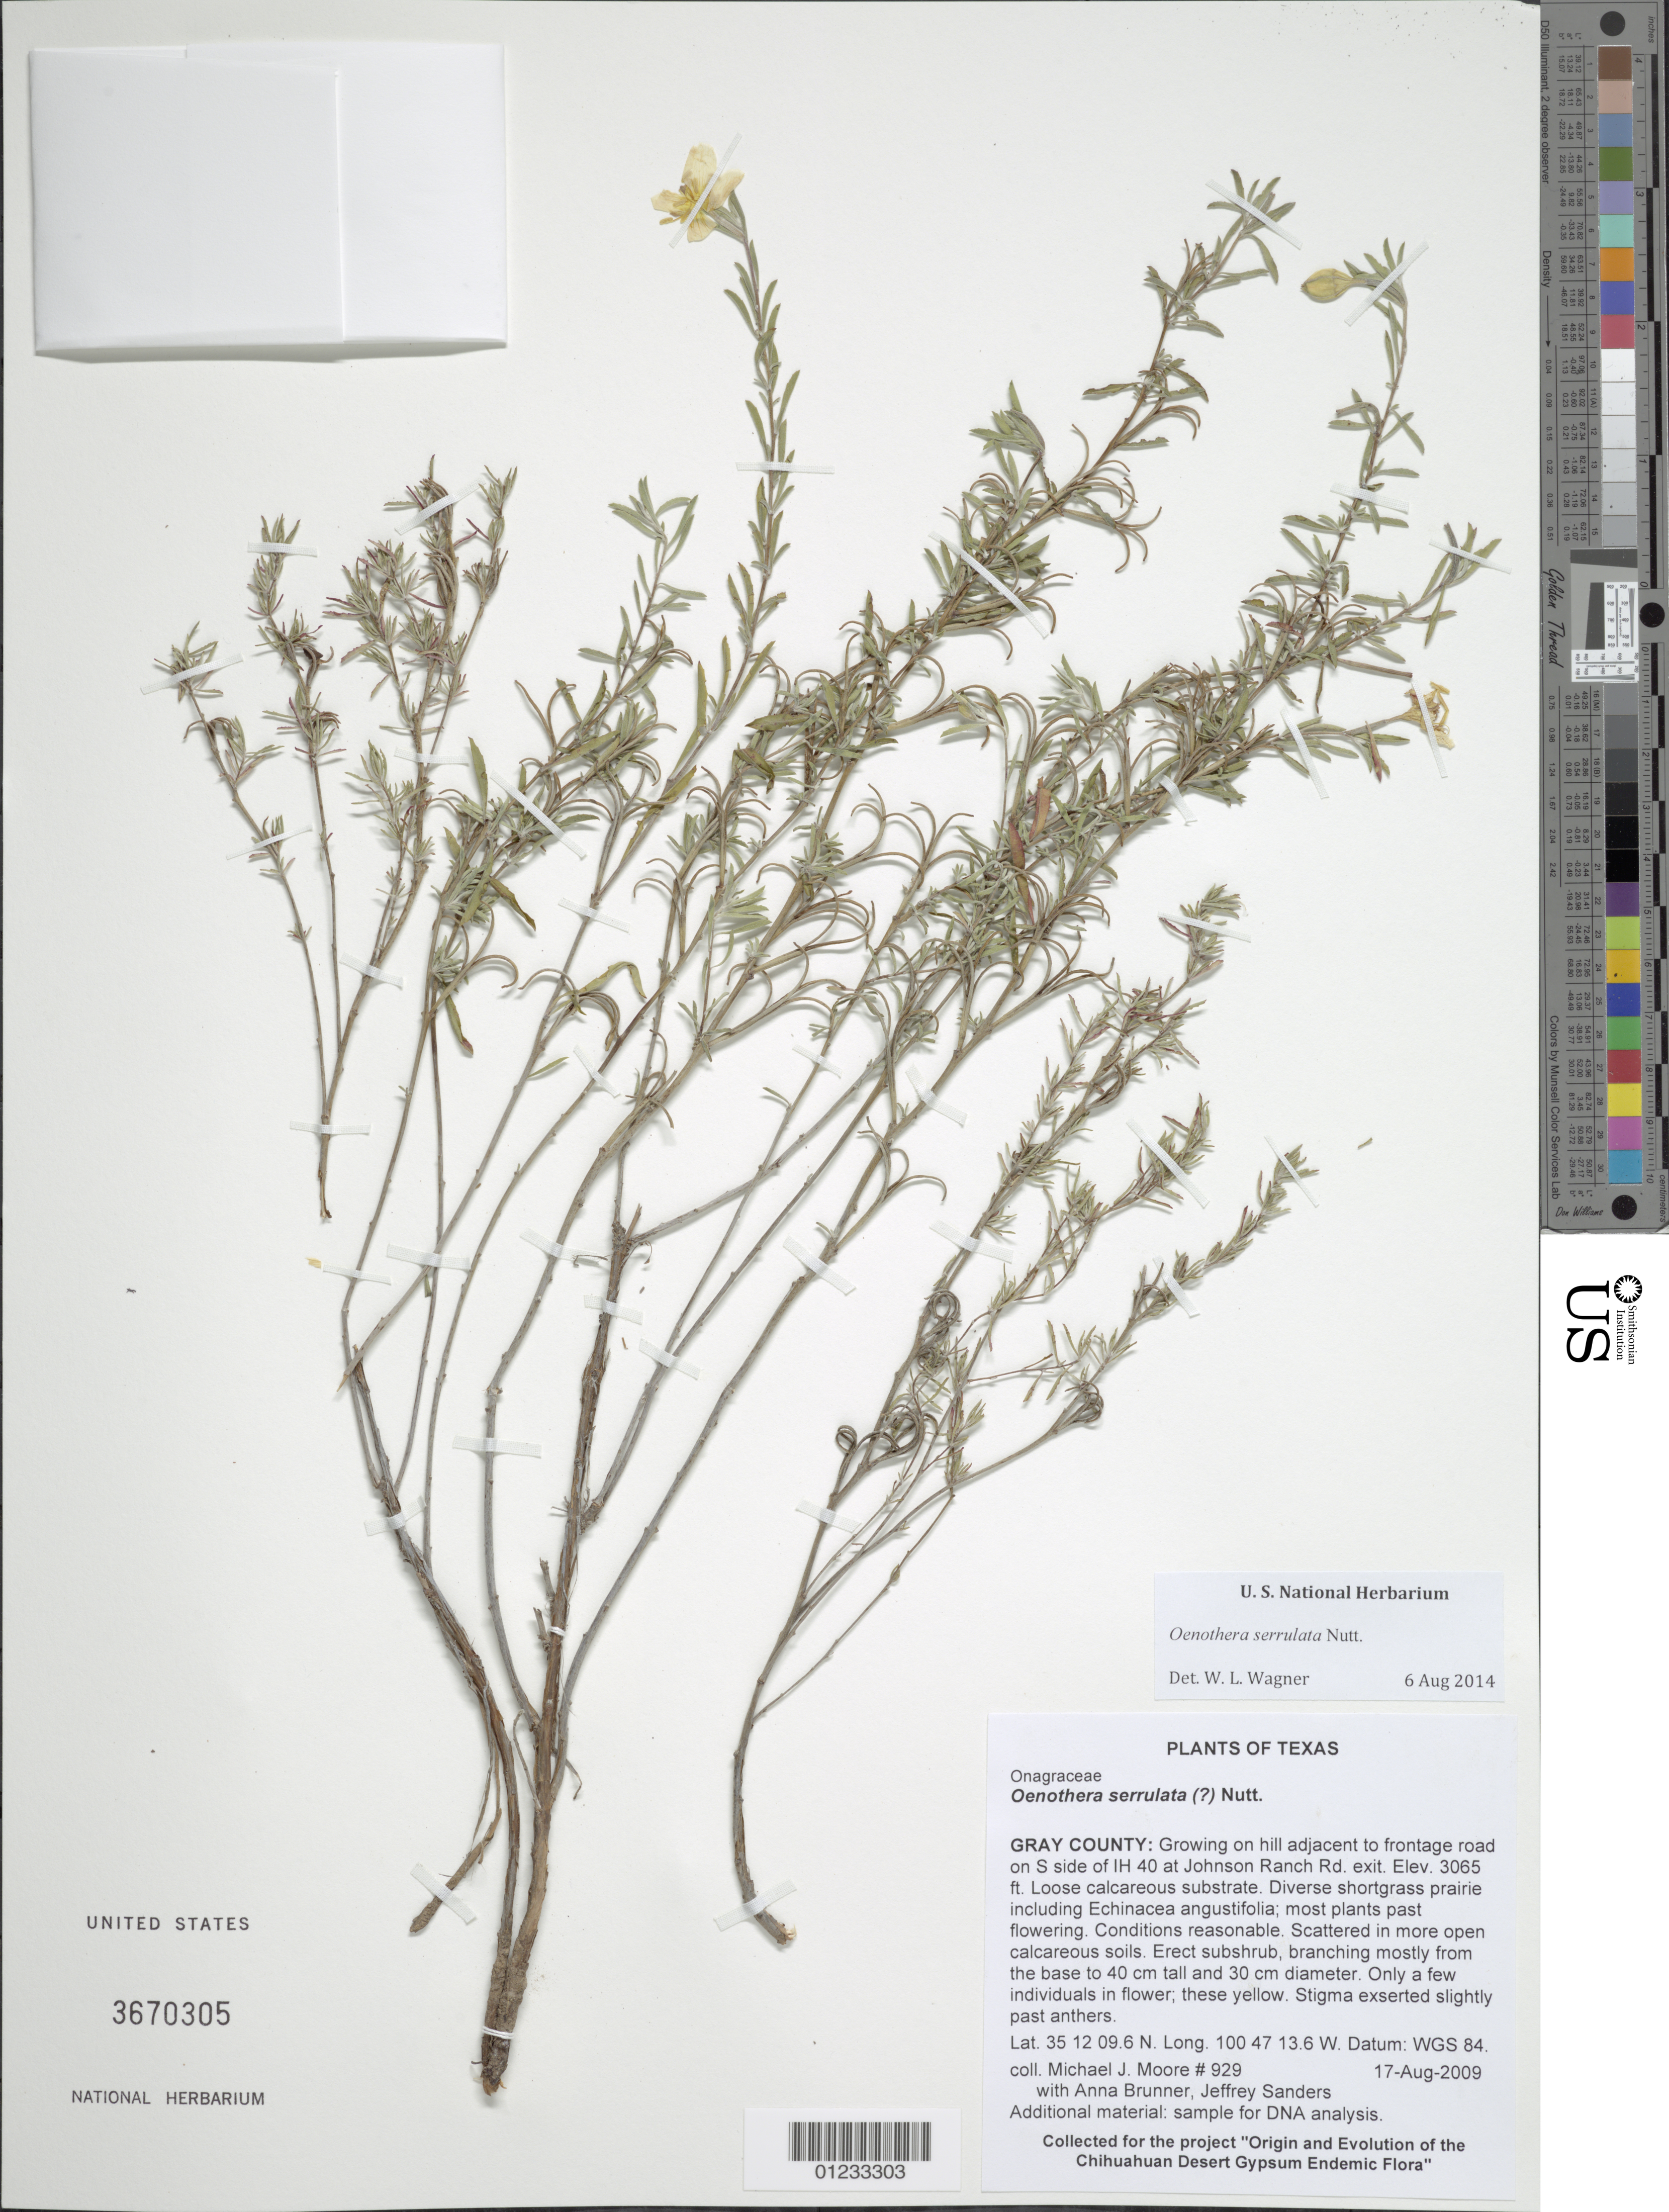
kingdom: Plantae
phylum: Tracheophyta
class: Magnoliopsida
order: Myrtales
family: Onagraceae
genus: Oenothera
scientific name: Oenothera serrulata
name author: Nutt.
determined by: Wagner, W. L., (BOT), Smithsonian Institution - National Museum of Natural History (UNITED STATES)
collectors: M. J. Moore, A. Brunner & J. Sanders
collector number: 929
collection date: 2005-08-16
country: United States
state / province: Texas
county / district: Gray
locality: Growing on hill adjacent to frontage road on S side of IH 40 at Johnson Ranch Rd. exit.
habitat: Loose calcareous substrate. Diverse shortgrass prairie including Echinacea angustifolia; most plants past flowering. Conditions reasonable.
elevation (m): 934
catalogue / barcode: US 3670305